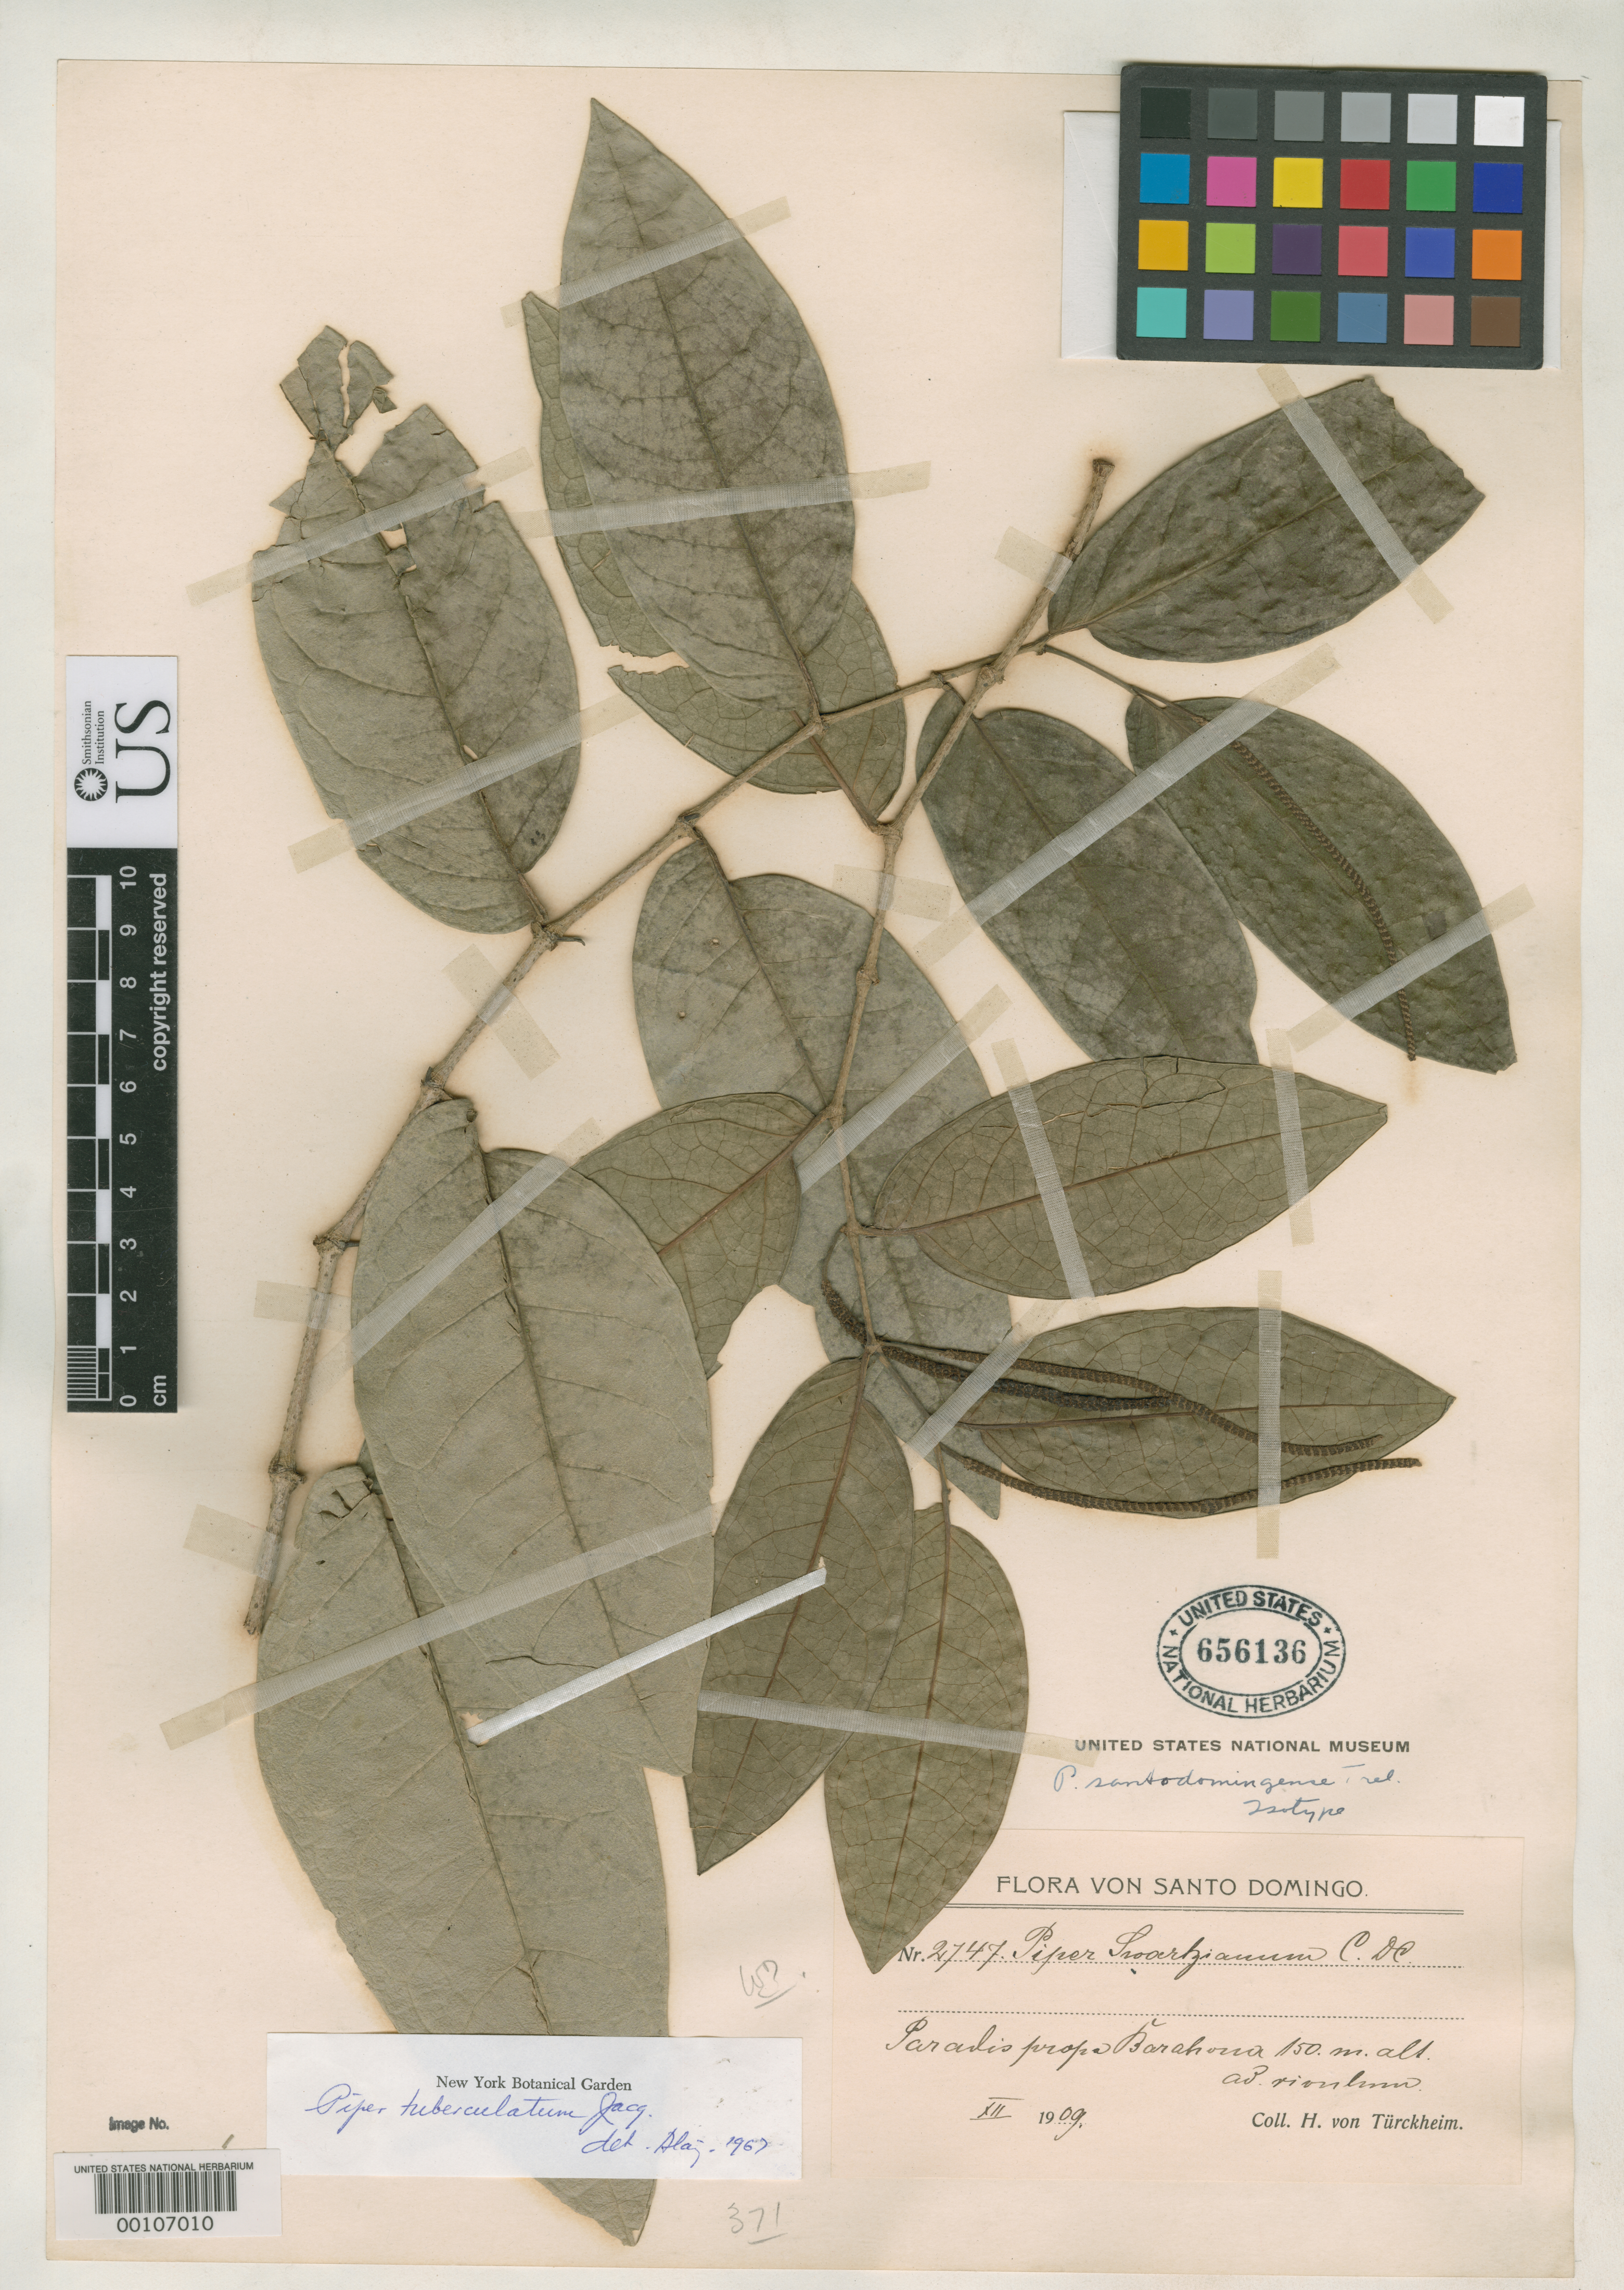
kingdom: Plantae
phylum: Tracheophyta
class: Magnoliopsida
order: Piperales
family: Piperaceae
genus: Piper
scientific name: Piper santo-domingense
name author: Trel.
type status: Isotype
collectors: H. von Türckheim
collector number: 2747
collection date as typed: Dec 1909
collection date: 1909-12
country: Dominican Republic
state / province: Barahona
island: Hispaniola Island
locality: Paradis, near Barahona.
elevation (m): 150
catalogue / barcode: US 656136